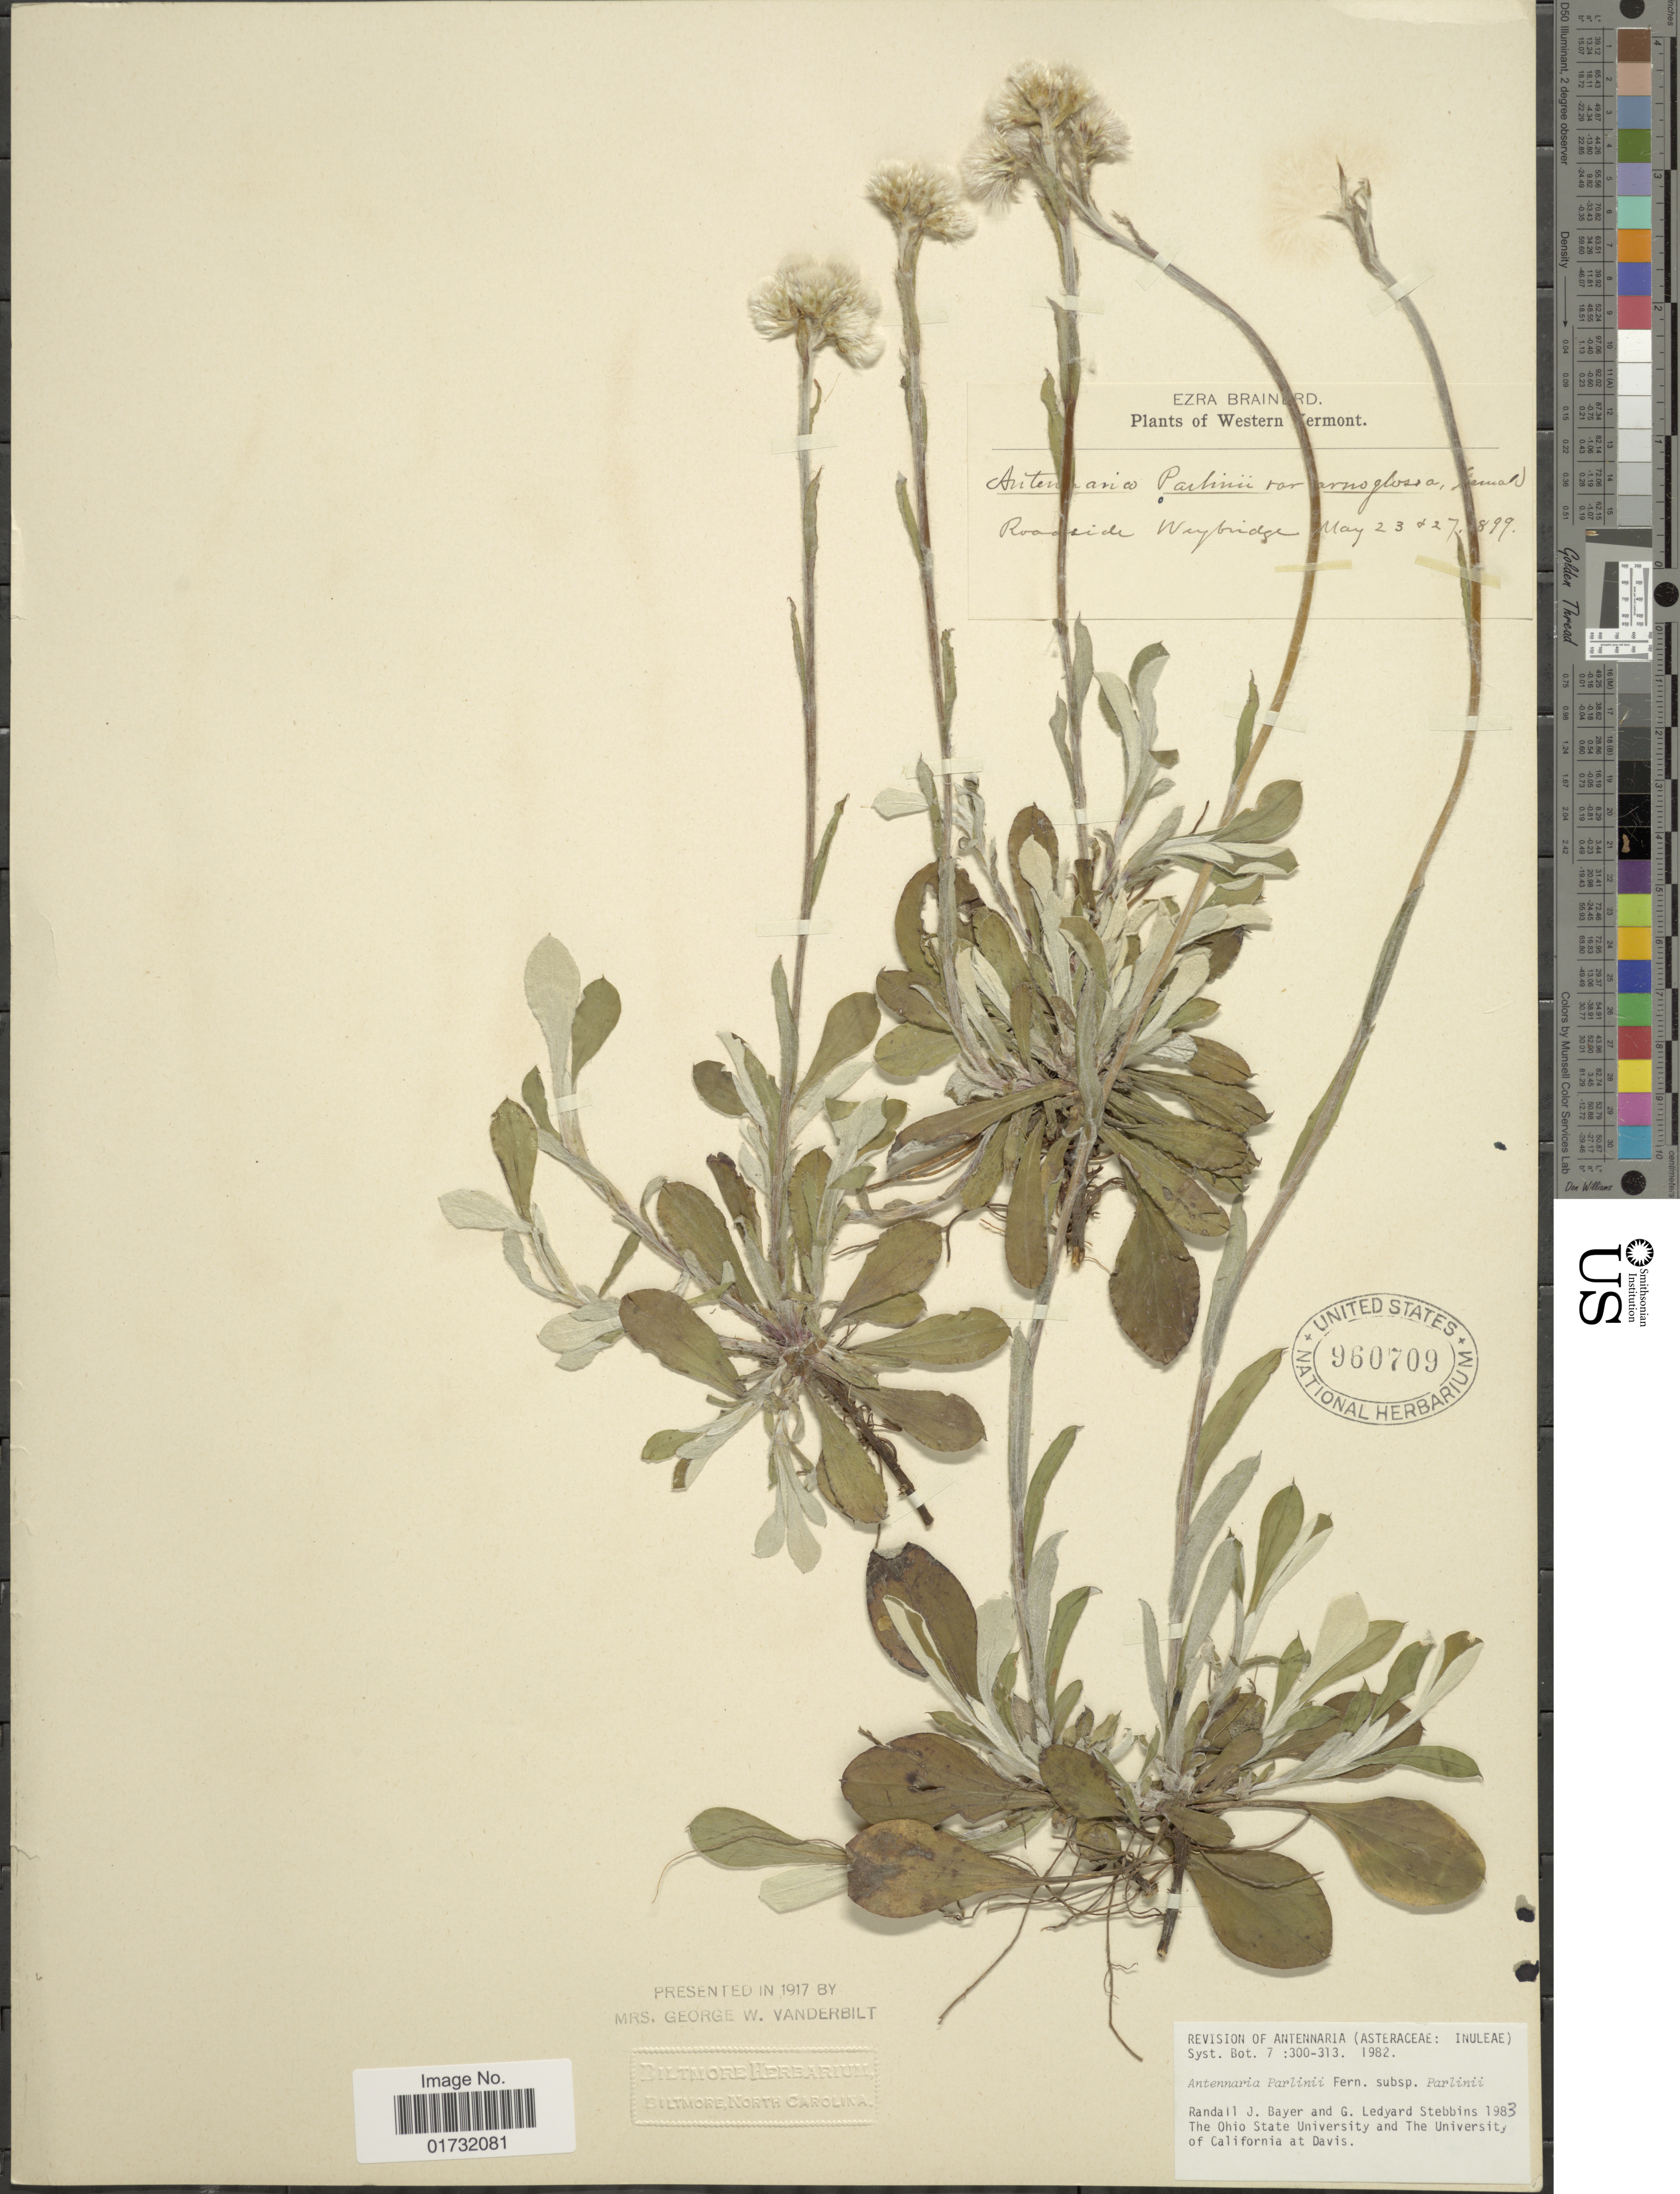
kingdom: Plantae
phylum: Tracheophyta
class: Magnoliopsida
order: Asterales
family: Asteraceae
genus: Antennaria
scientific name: Antennaria parlinii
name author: Fernald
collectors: E. Brainerd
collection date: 1899-05-23/1899-05-27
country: United States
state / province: Vermont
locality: Weybridge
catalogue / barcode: US 960709